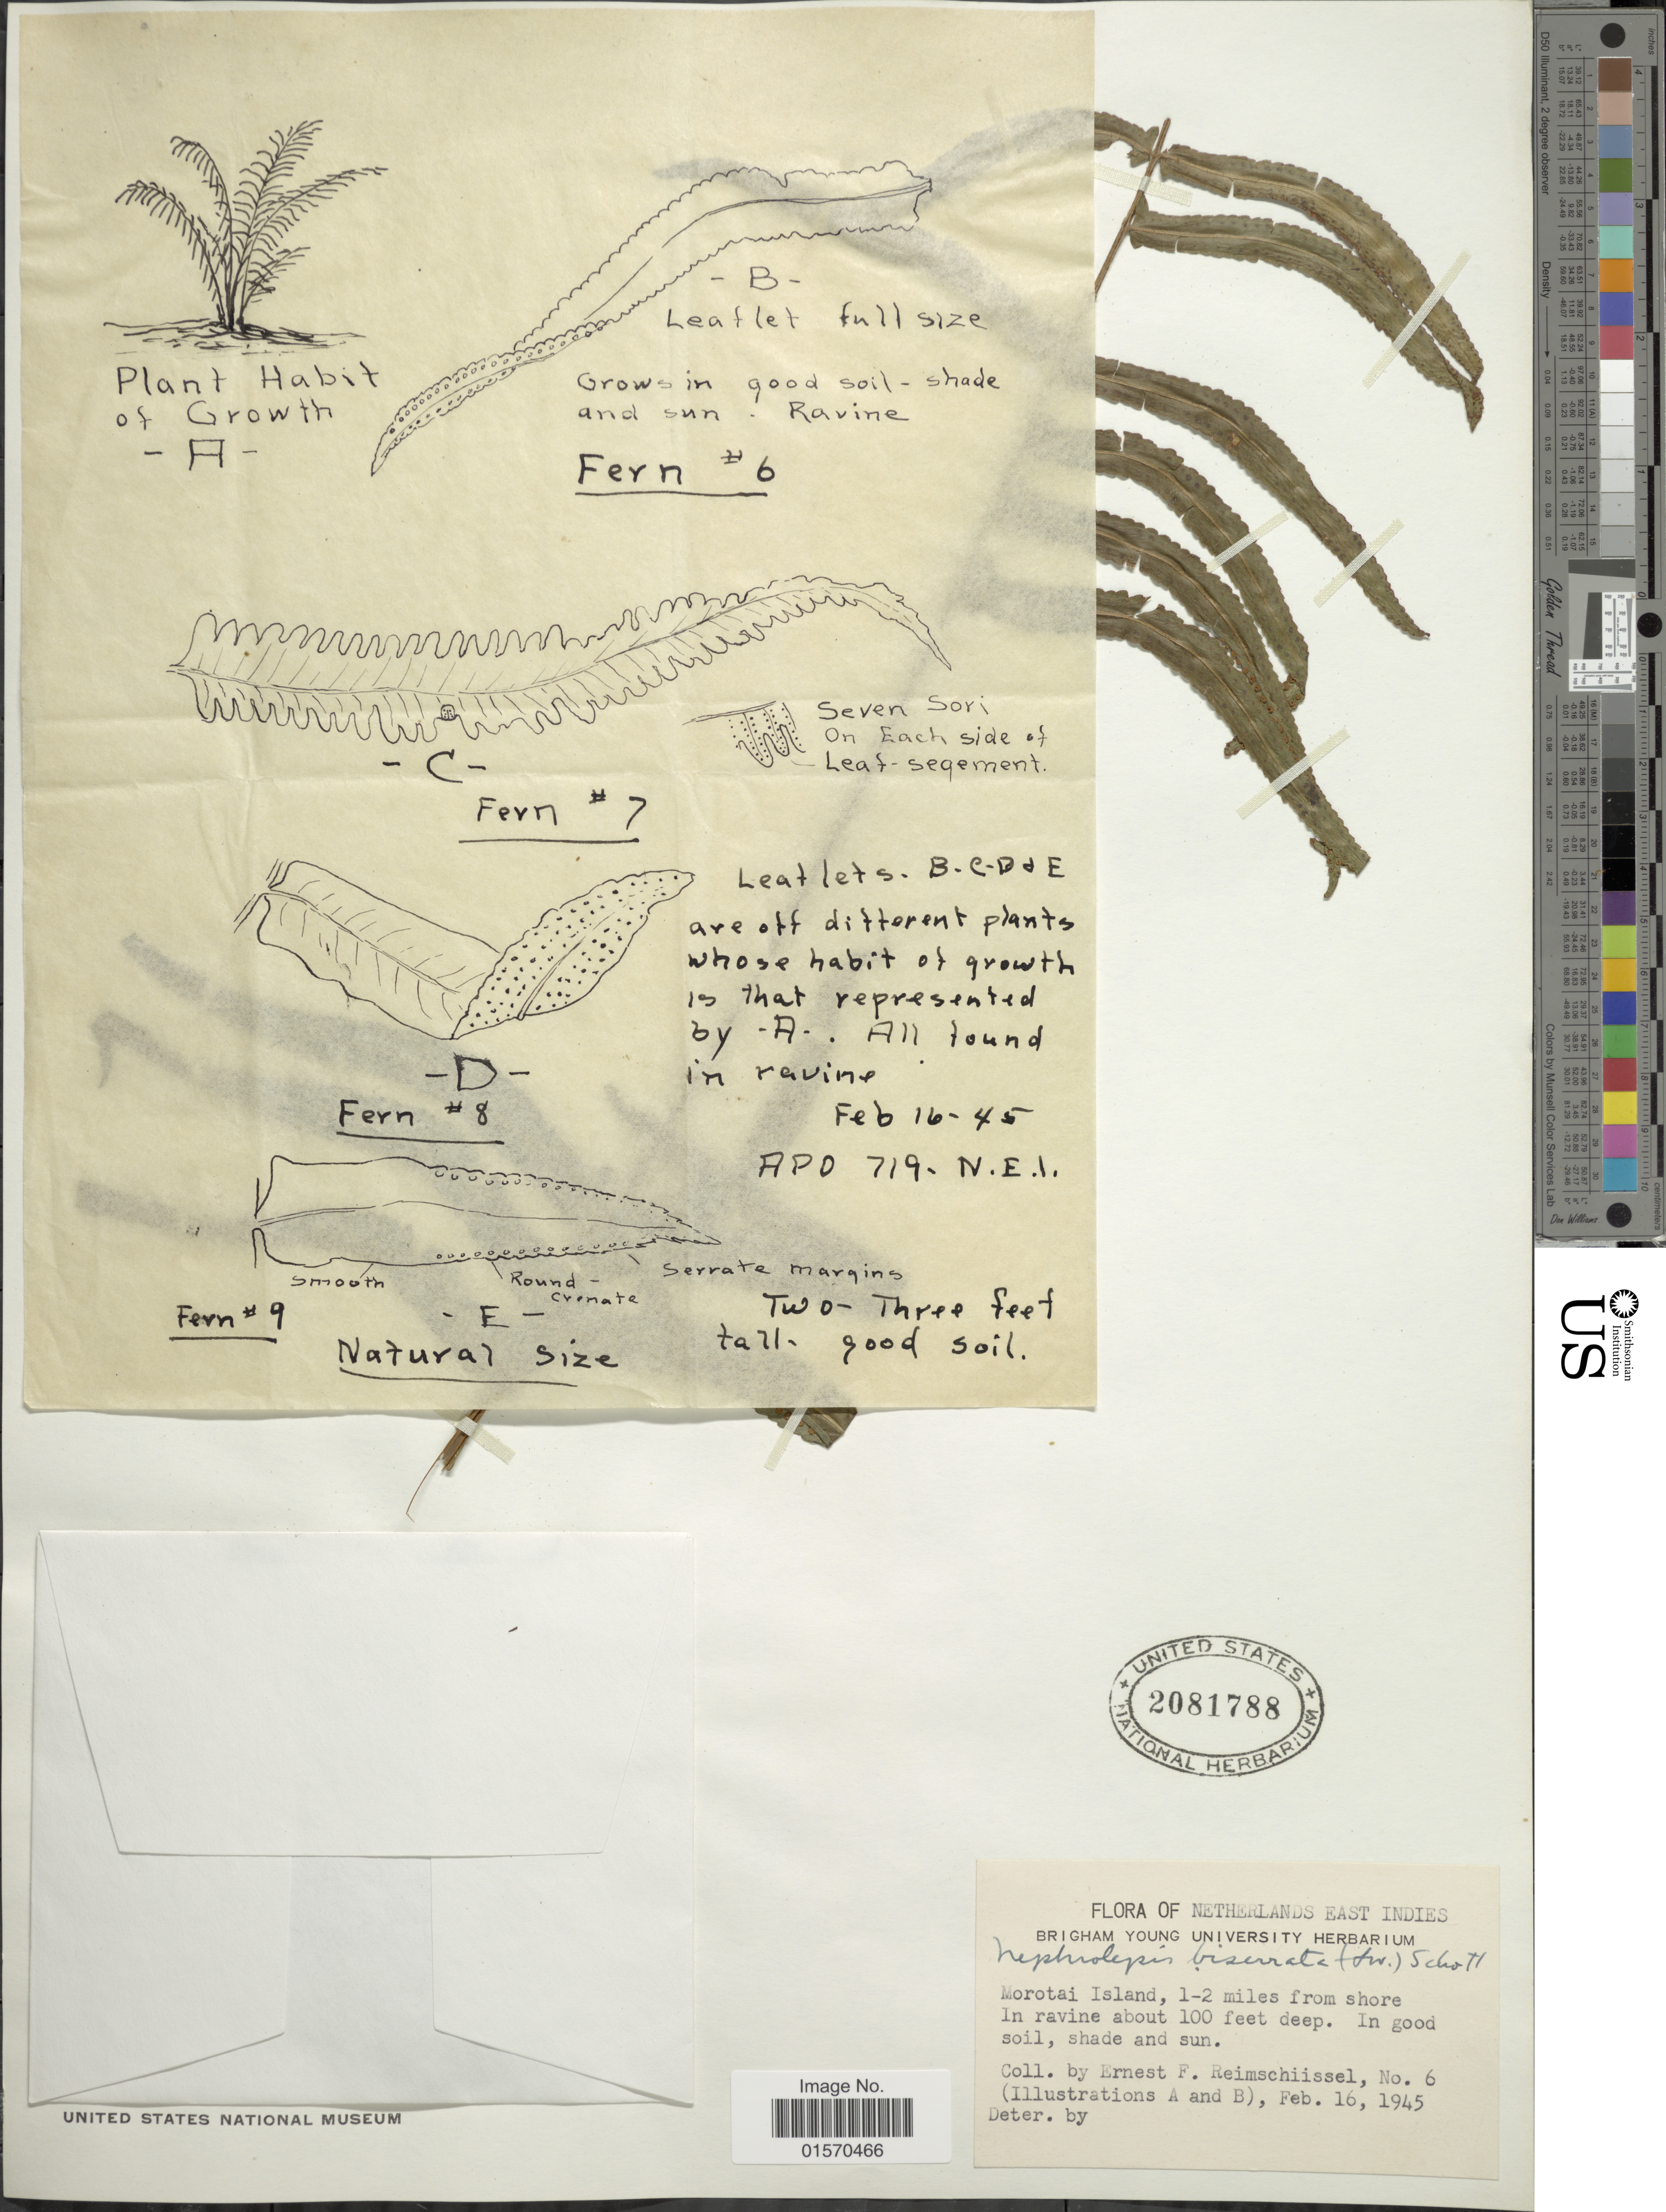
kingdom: Plantae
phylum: Tracheophyta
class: Polypodiopsida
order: Polypodiales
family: Nephrolepidaceae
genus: Nephrolepis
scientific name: Nephrolepis biserrata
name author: (Sw.) Schott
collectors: E. Reimschiissel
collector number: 6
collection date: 1945-02-16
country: Indonesia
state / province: Maluku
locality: Netherlands East Indies. Morotai Island, 1-2 miles from shore. In ravine about 100 feet deep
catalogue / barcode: US 2081788